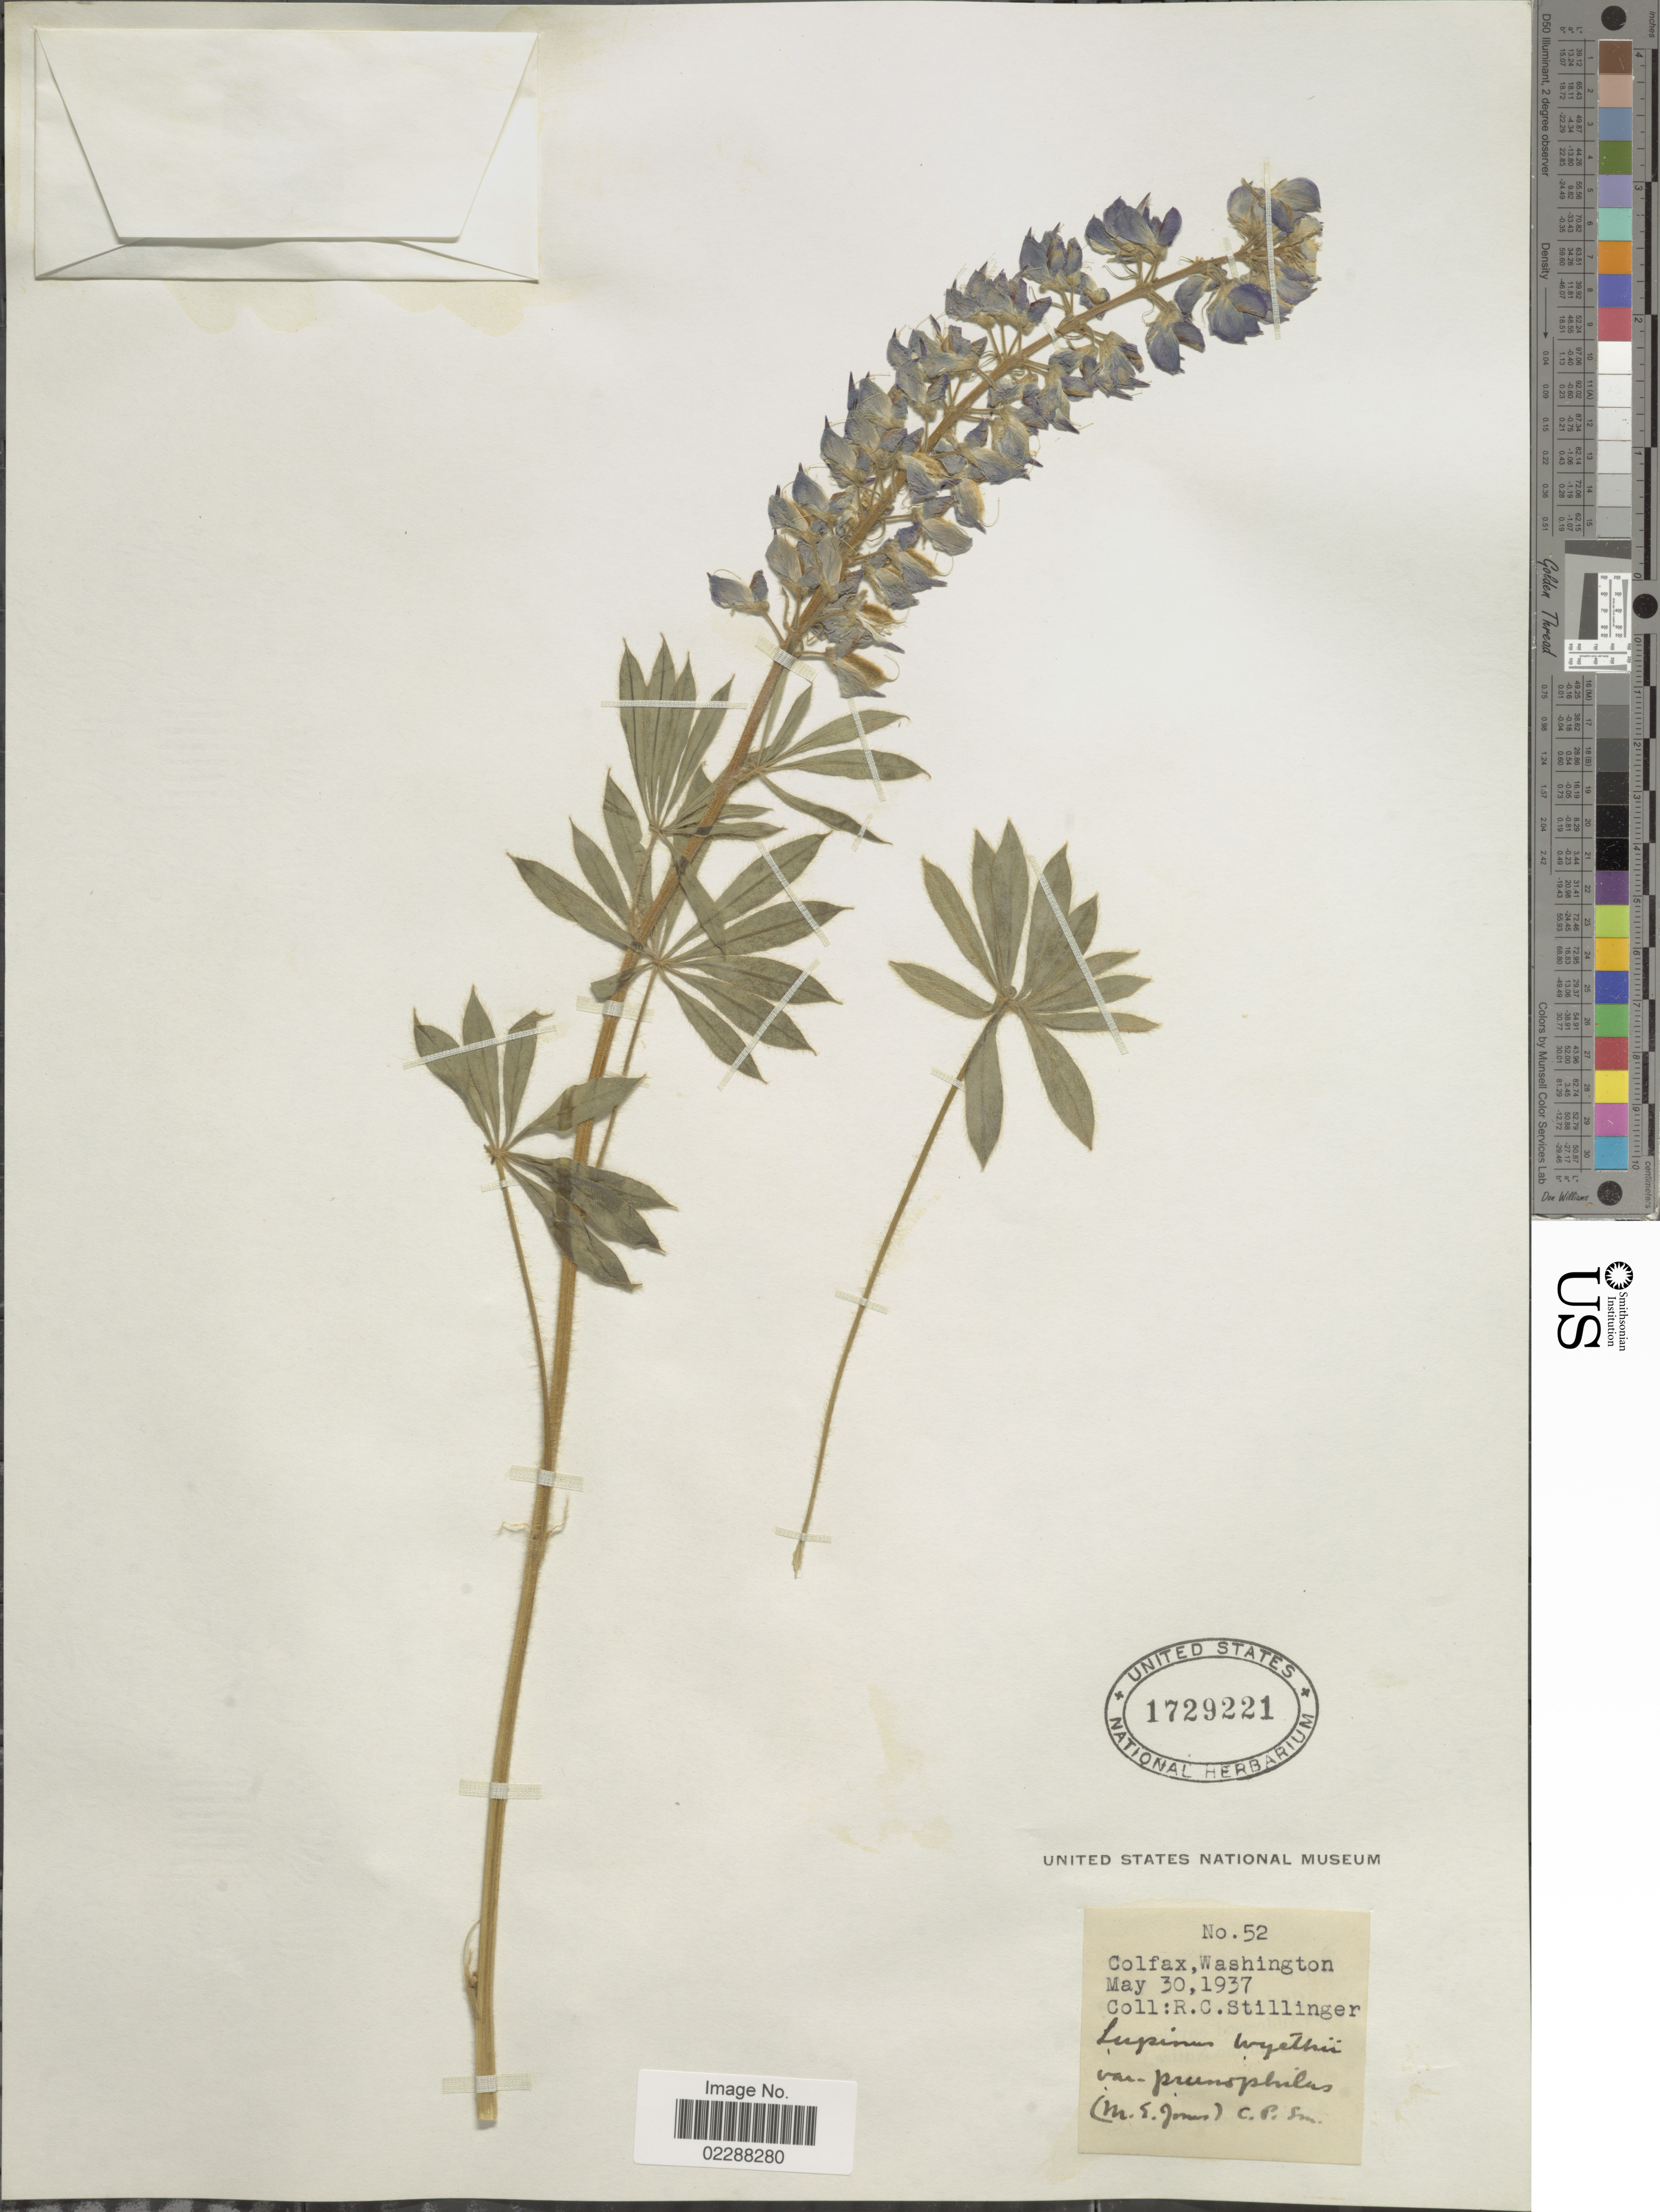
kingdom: Plantae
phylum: Tracheophyta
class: Magnoliopsida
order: Fabales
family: Fabaceae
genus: Lupinus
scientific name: Lupinus wyethii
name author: S. Watson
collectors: R. Stillinger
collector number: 52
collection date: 1937-05-30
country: United States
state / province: Washington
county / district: Whitman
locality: Colfax, Washington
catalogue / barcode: US 1729221